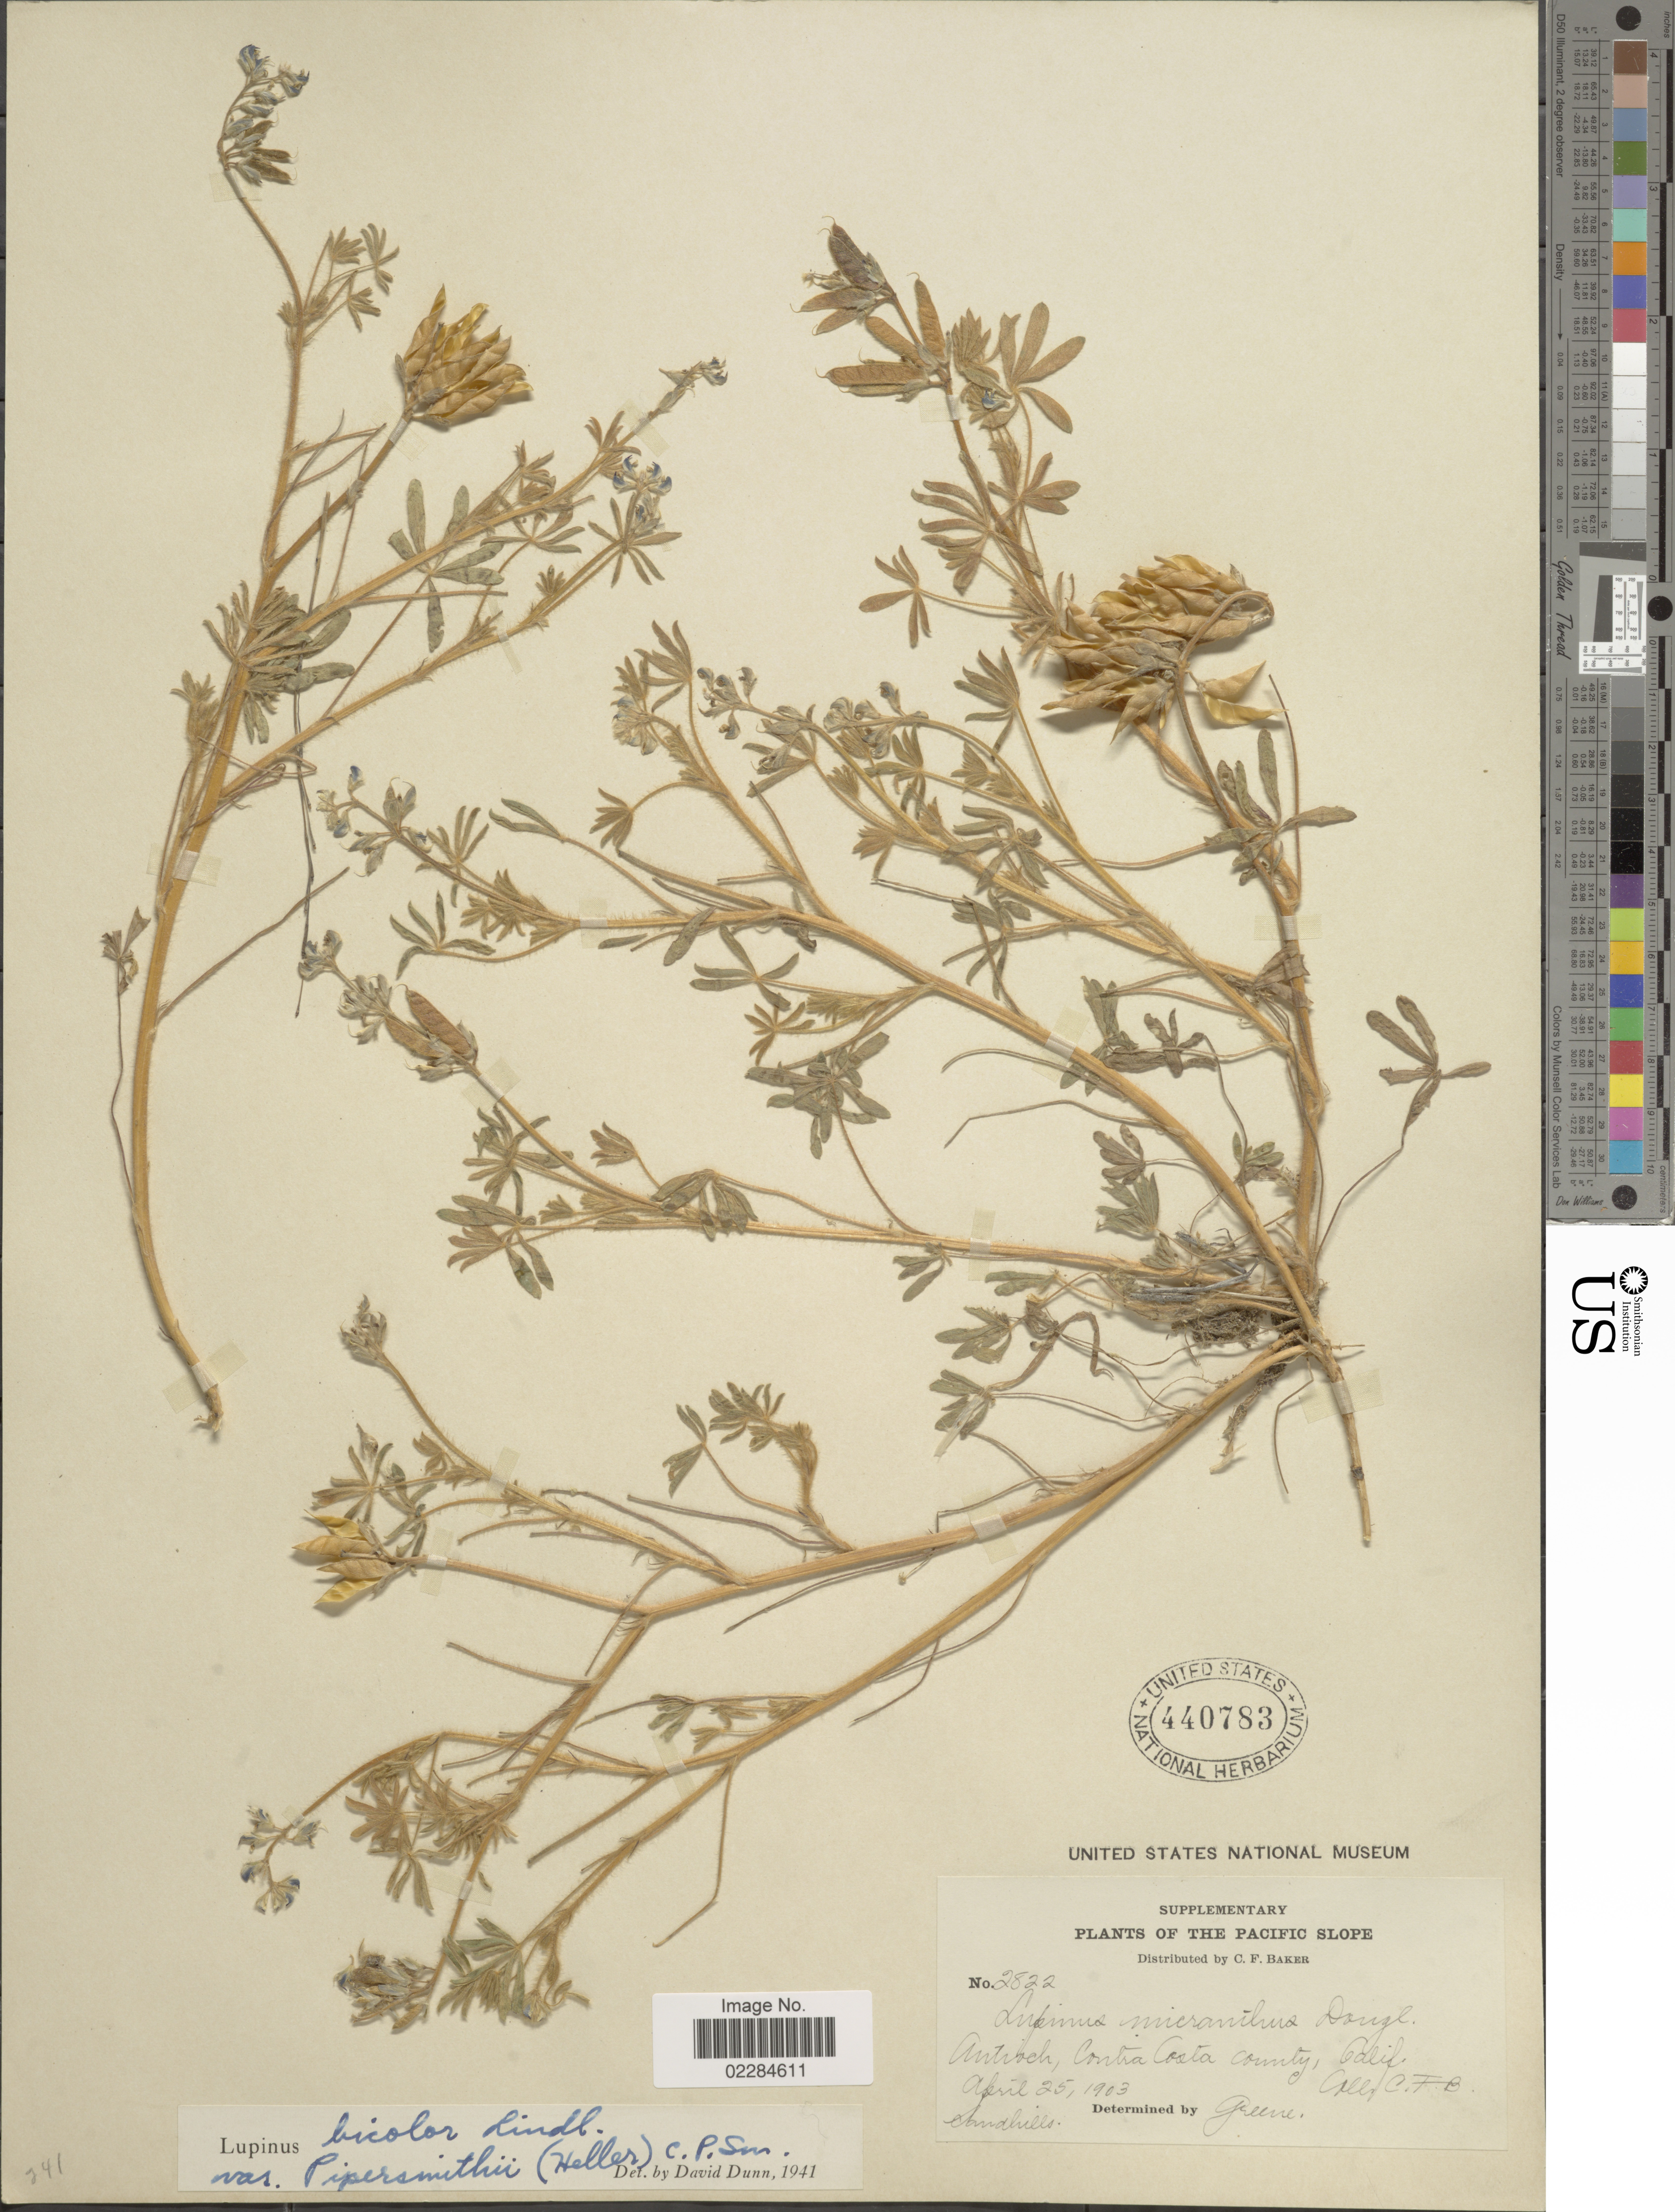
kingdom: Plantae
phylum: Tracheophyta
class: Magnoliopsida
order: Fabales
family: Fabaceae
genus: Lupinus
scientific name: Lupinus bicolor var. pipersmithii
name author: (A. Heller) C.P. Sm.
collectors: C. F. Baker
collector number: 2822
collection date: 1903-04-25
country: United States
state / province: California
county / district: Contra Costa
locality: Pacific slope. Sandhills.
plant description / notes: Removed "Antioch, Contra Costa County" from Precise Locality field. Filled County and City/Town fields. Added "Pacific slope. Sandhills." to Precise Locality field.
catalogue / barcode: US 440783